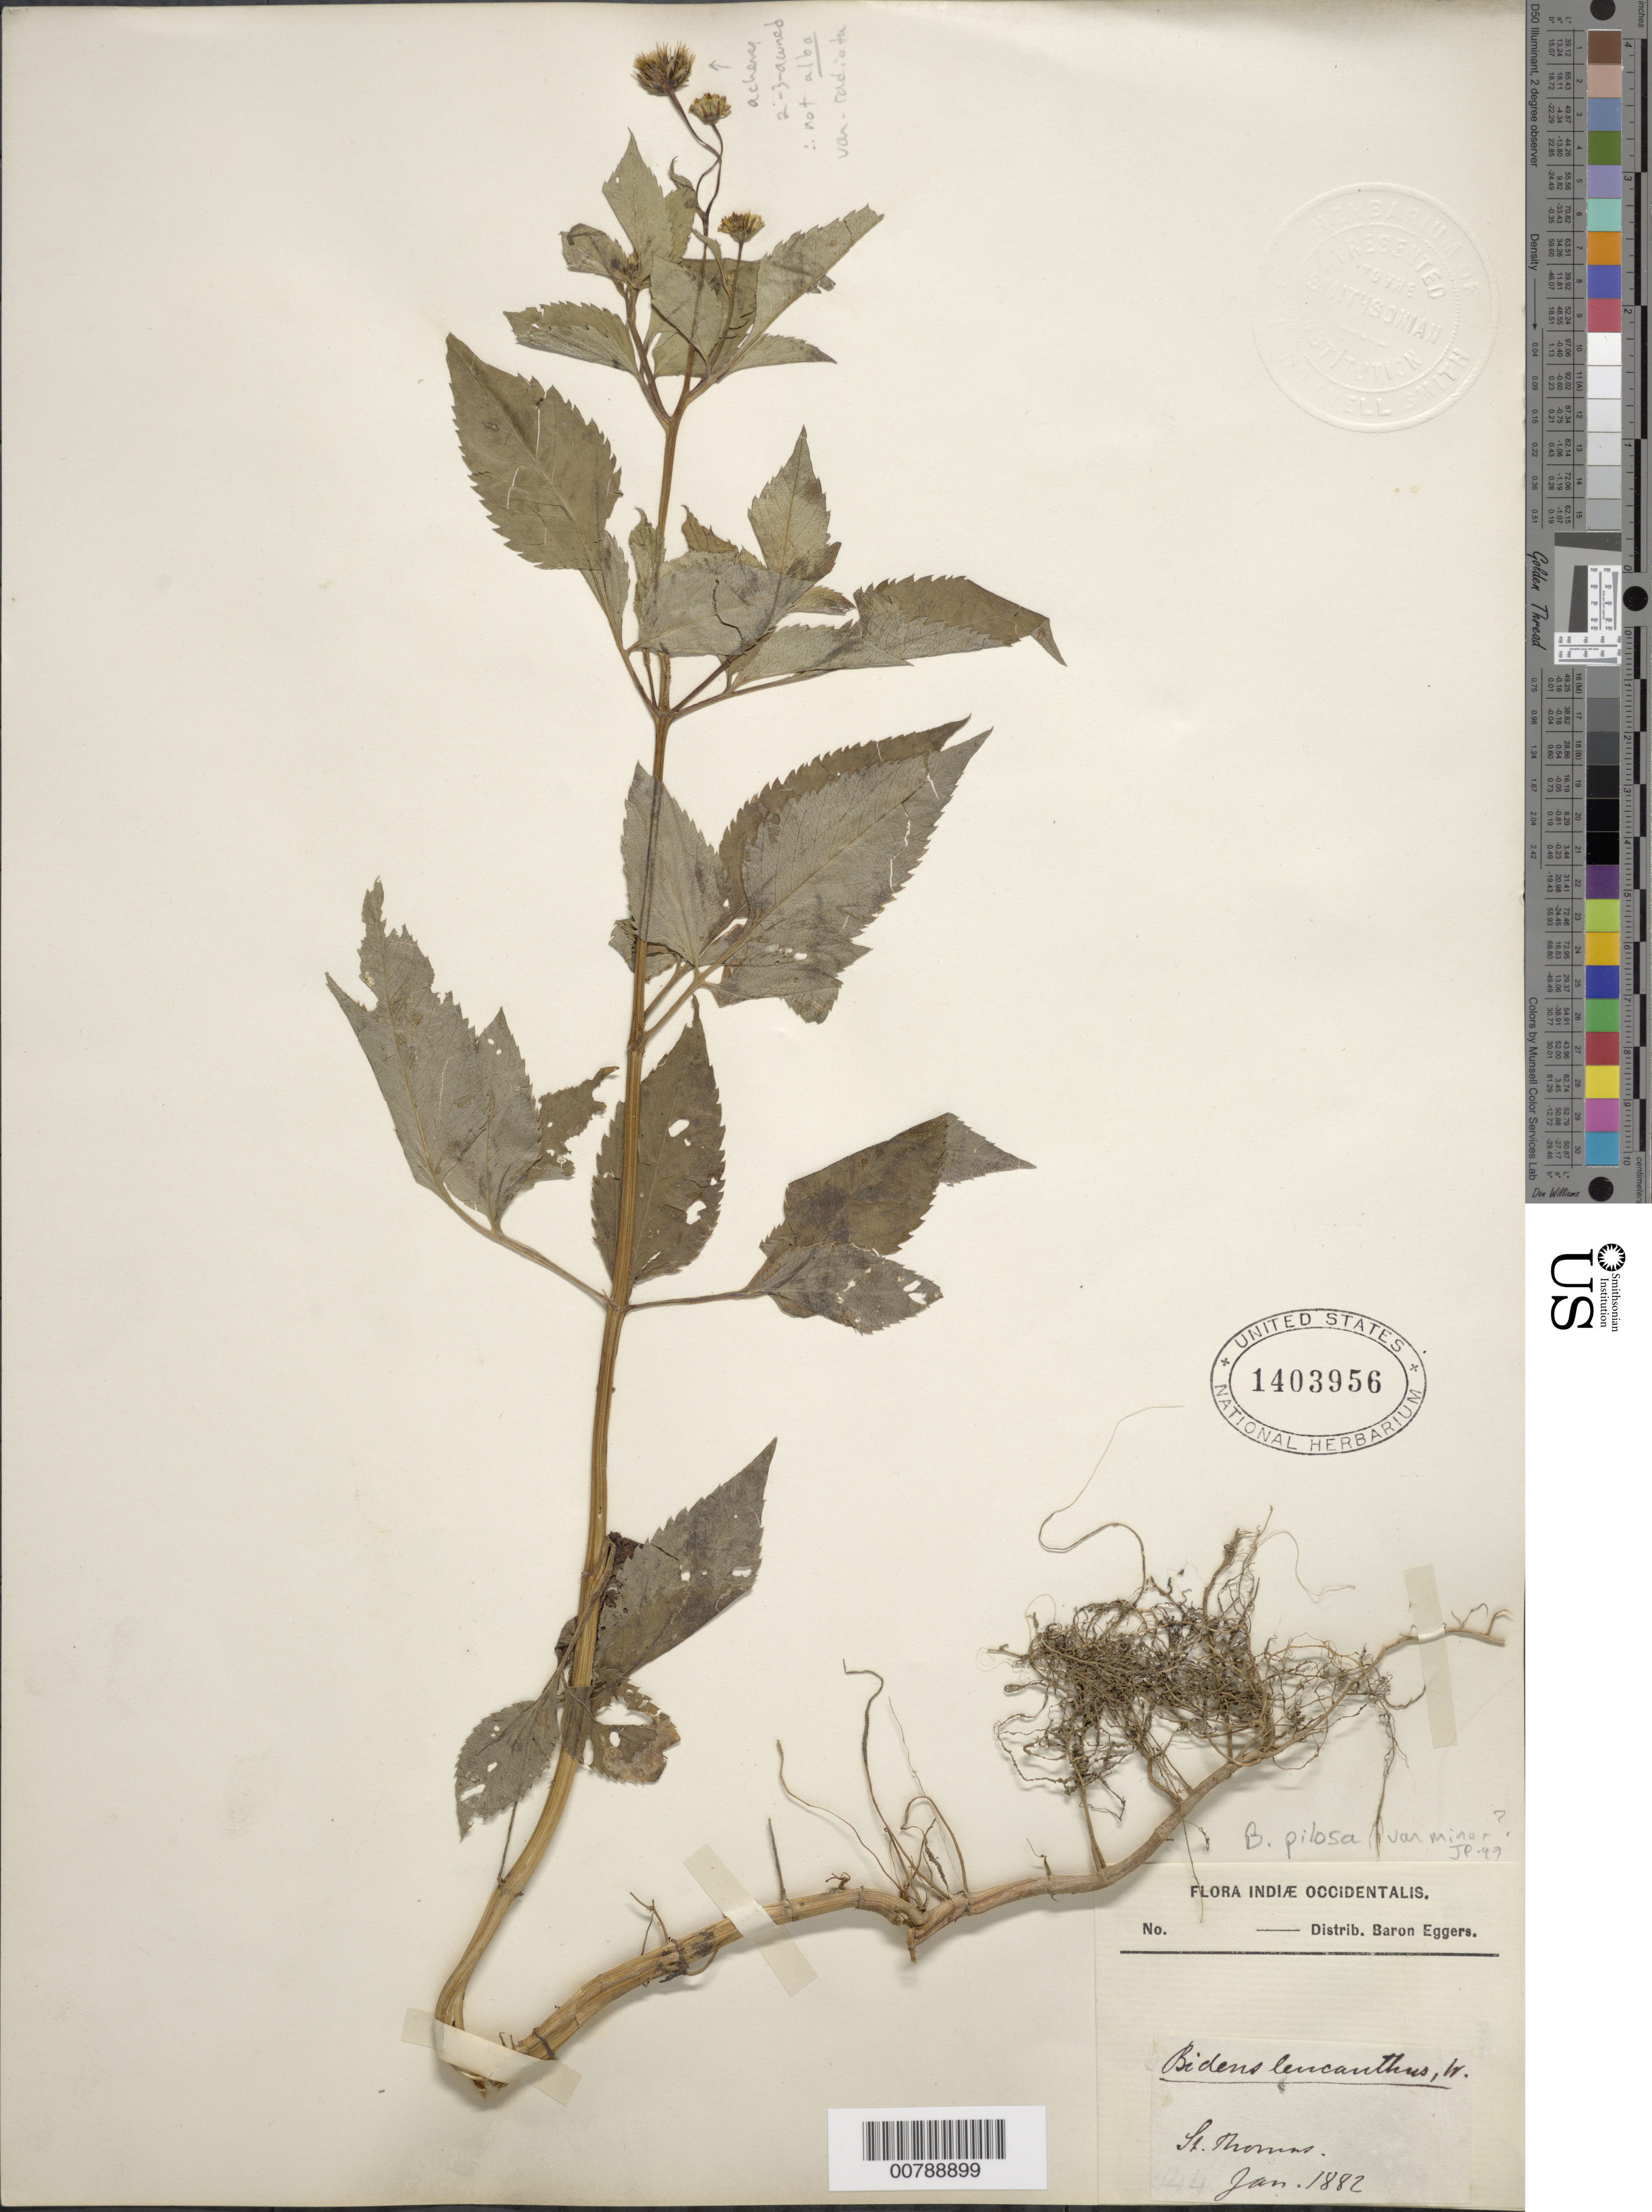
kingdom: Plantae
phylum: Tracheophyta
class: Magnoliopsida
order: Asterales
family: Asteraceae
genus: Bidens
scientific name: Bidens pilosa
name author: L.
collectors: H. F. A. von Eggers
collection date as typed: Jan 1882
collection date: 1882-01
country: U.S. Virgin Islands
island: St. Thomas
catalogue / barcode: US 1403956